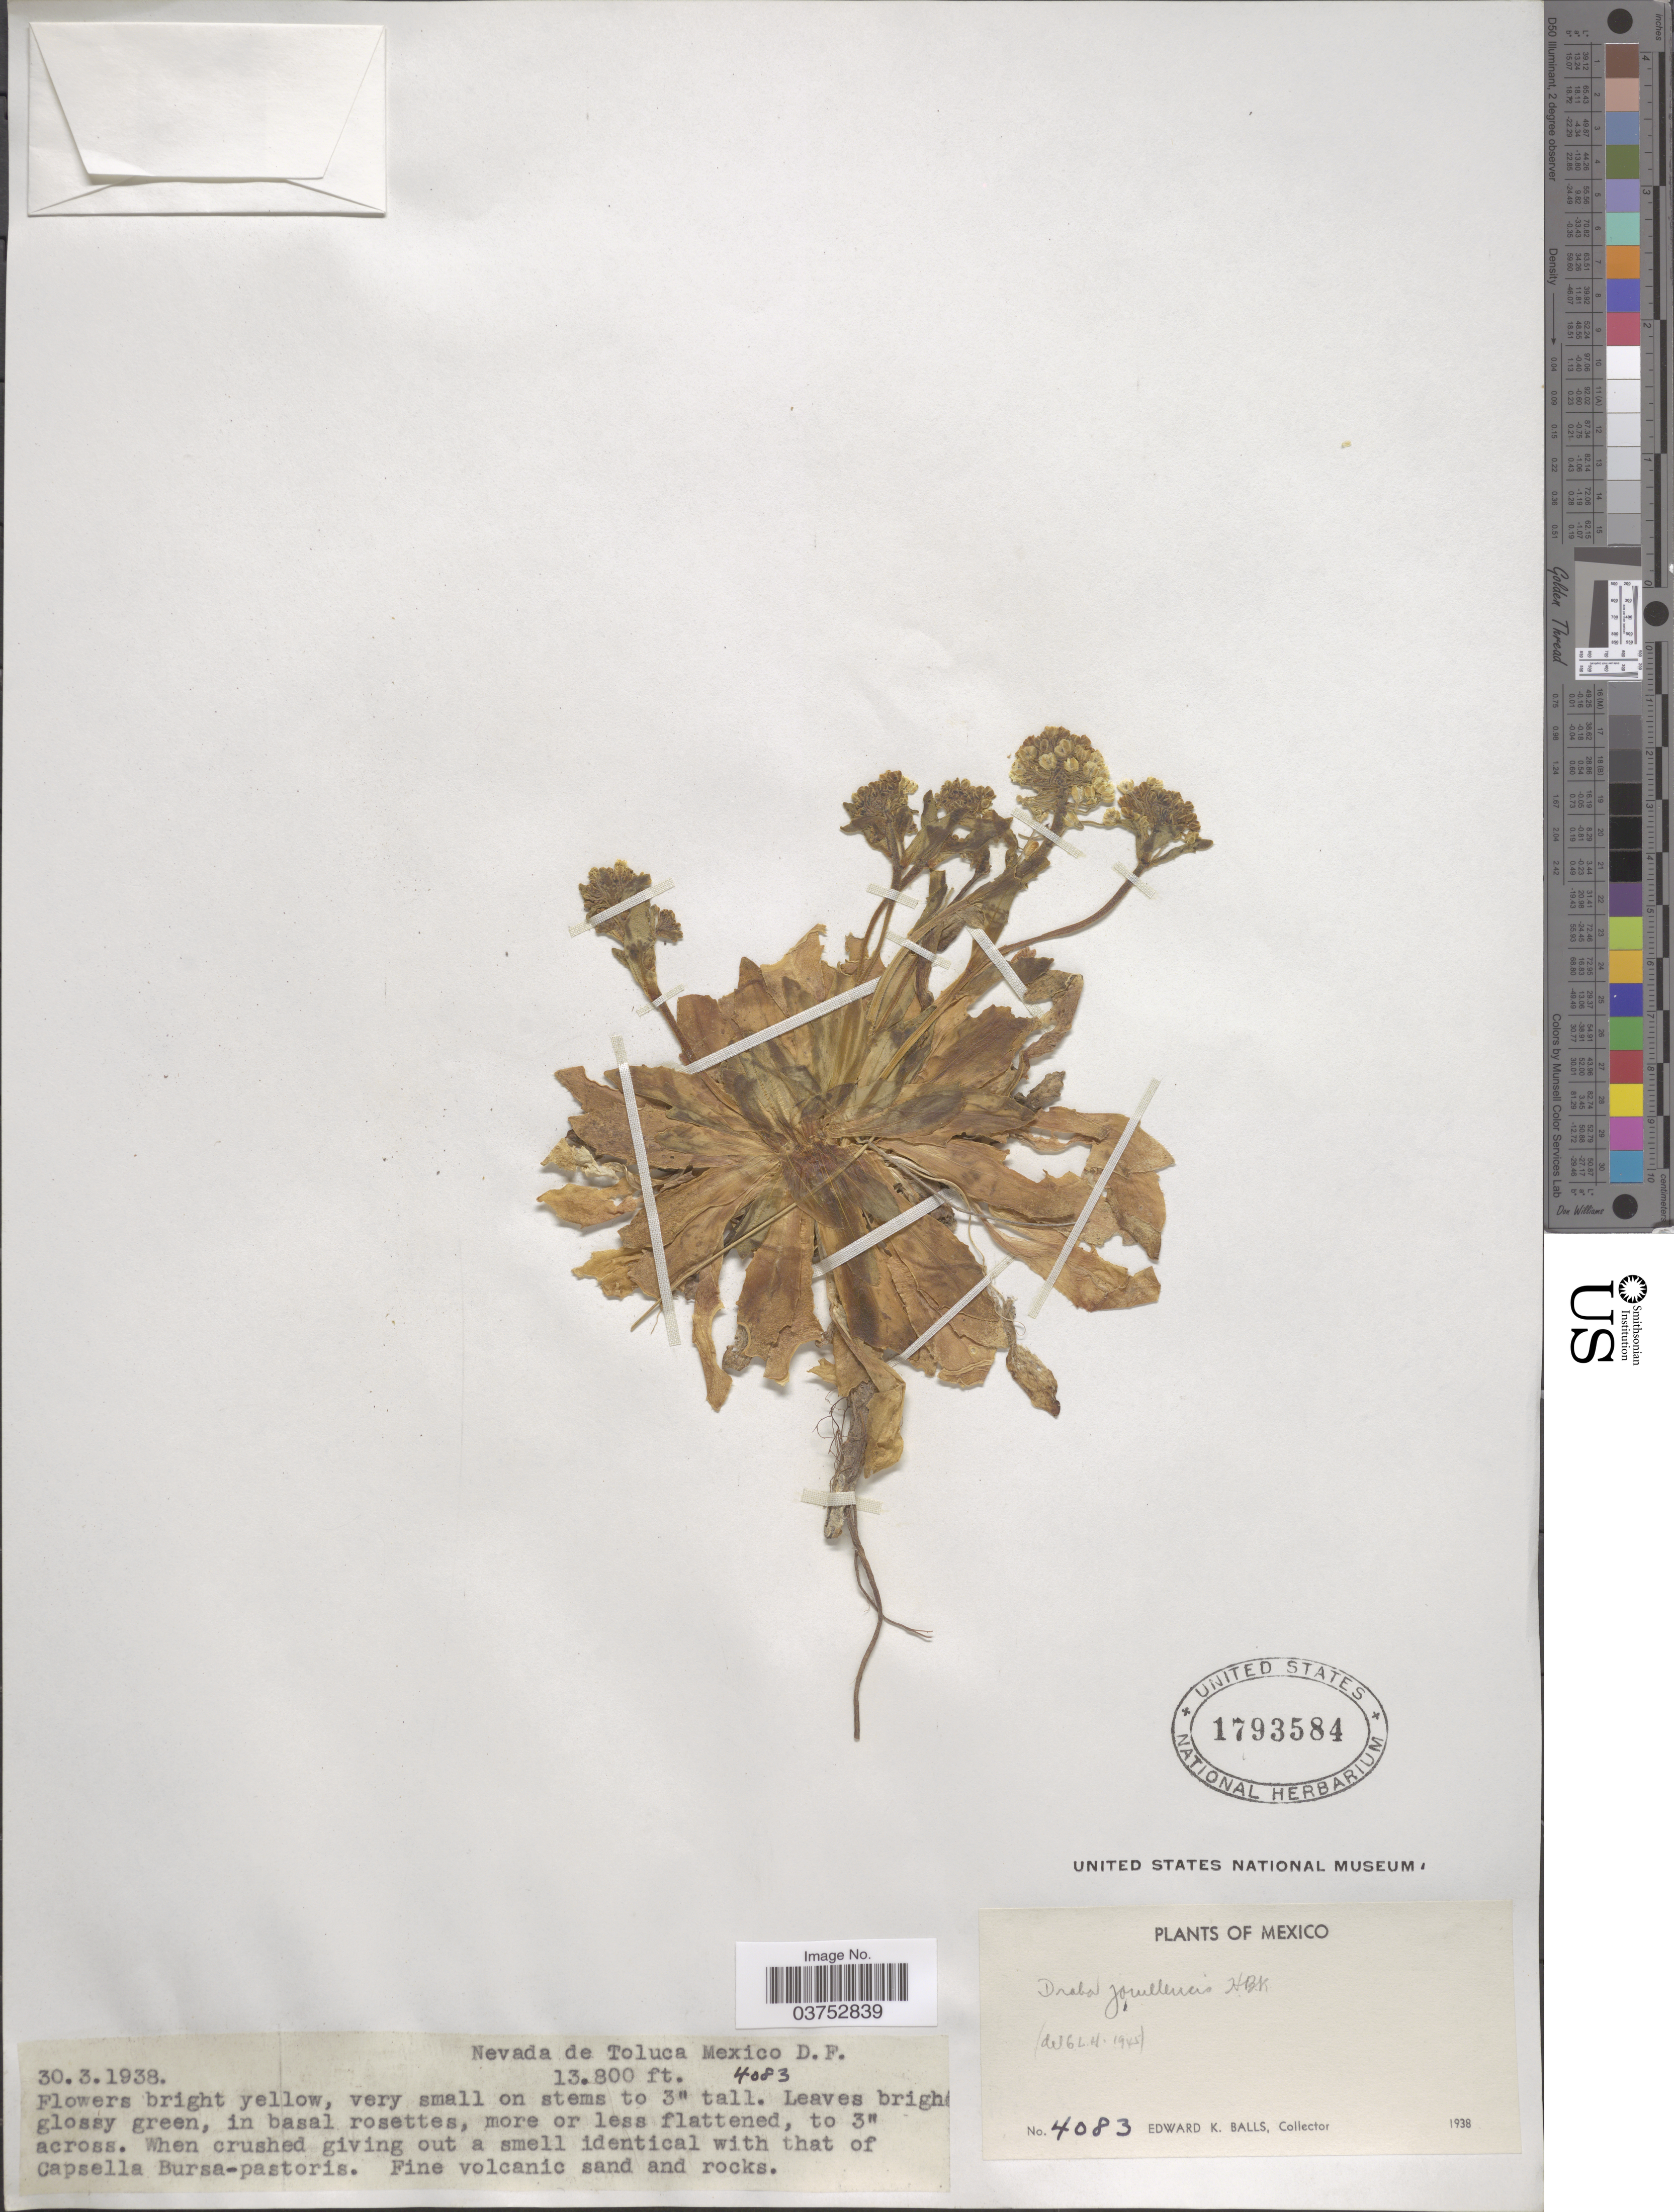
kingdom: Plantae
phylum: Tracheophyta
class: Magnoliopsida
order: Brassicales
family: Brassicaceae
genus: Draba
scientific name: Draba jorullensis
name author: Kunth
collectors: E. K. Balls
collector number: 4083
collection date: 1938-03-30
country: Mexico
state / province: Distrito Federal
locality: Nevada de Toluca Mexico.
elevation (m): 4206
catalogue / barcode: US 1793584